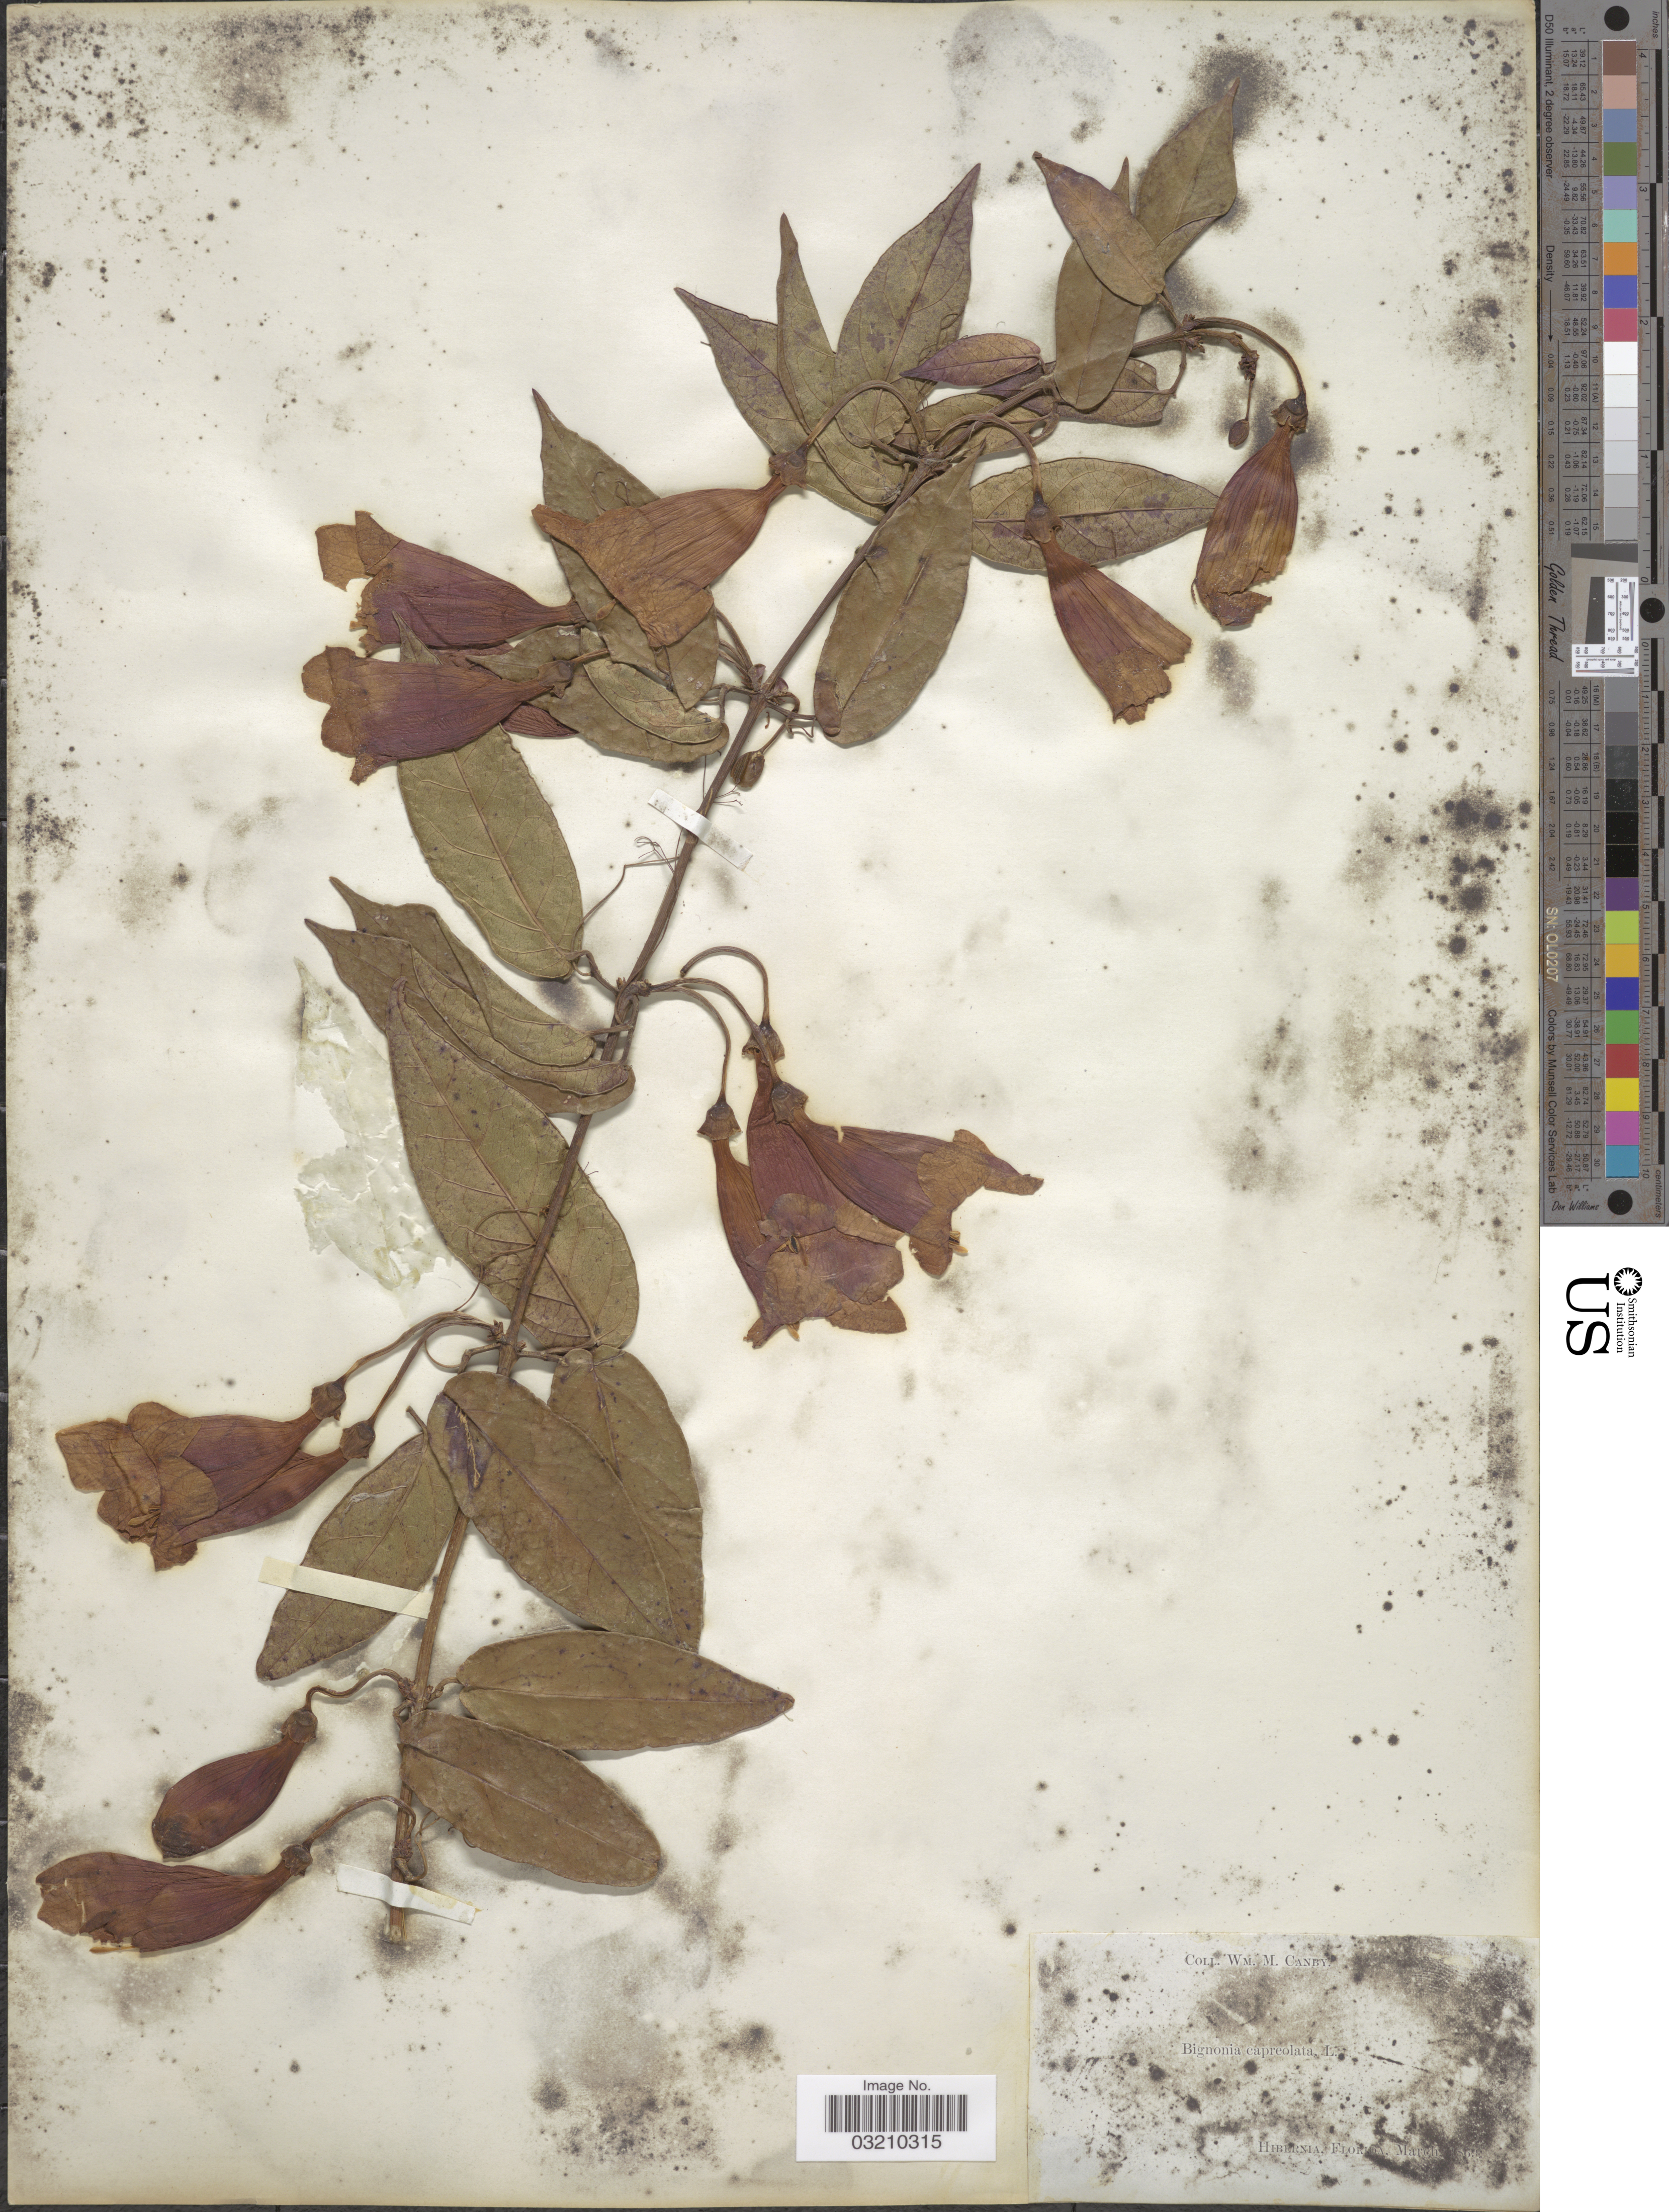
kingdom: Plantae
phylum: Tracheophyta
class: Magnoliopsida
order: Lamiales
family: Bignoniaceae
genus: Bignonia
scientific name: Bignonia capreolata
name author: L.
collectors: W. M. Canby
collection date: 1869-03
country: United States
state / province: Florida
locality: Hibernia.